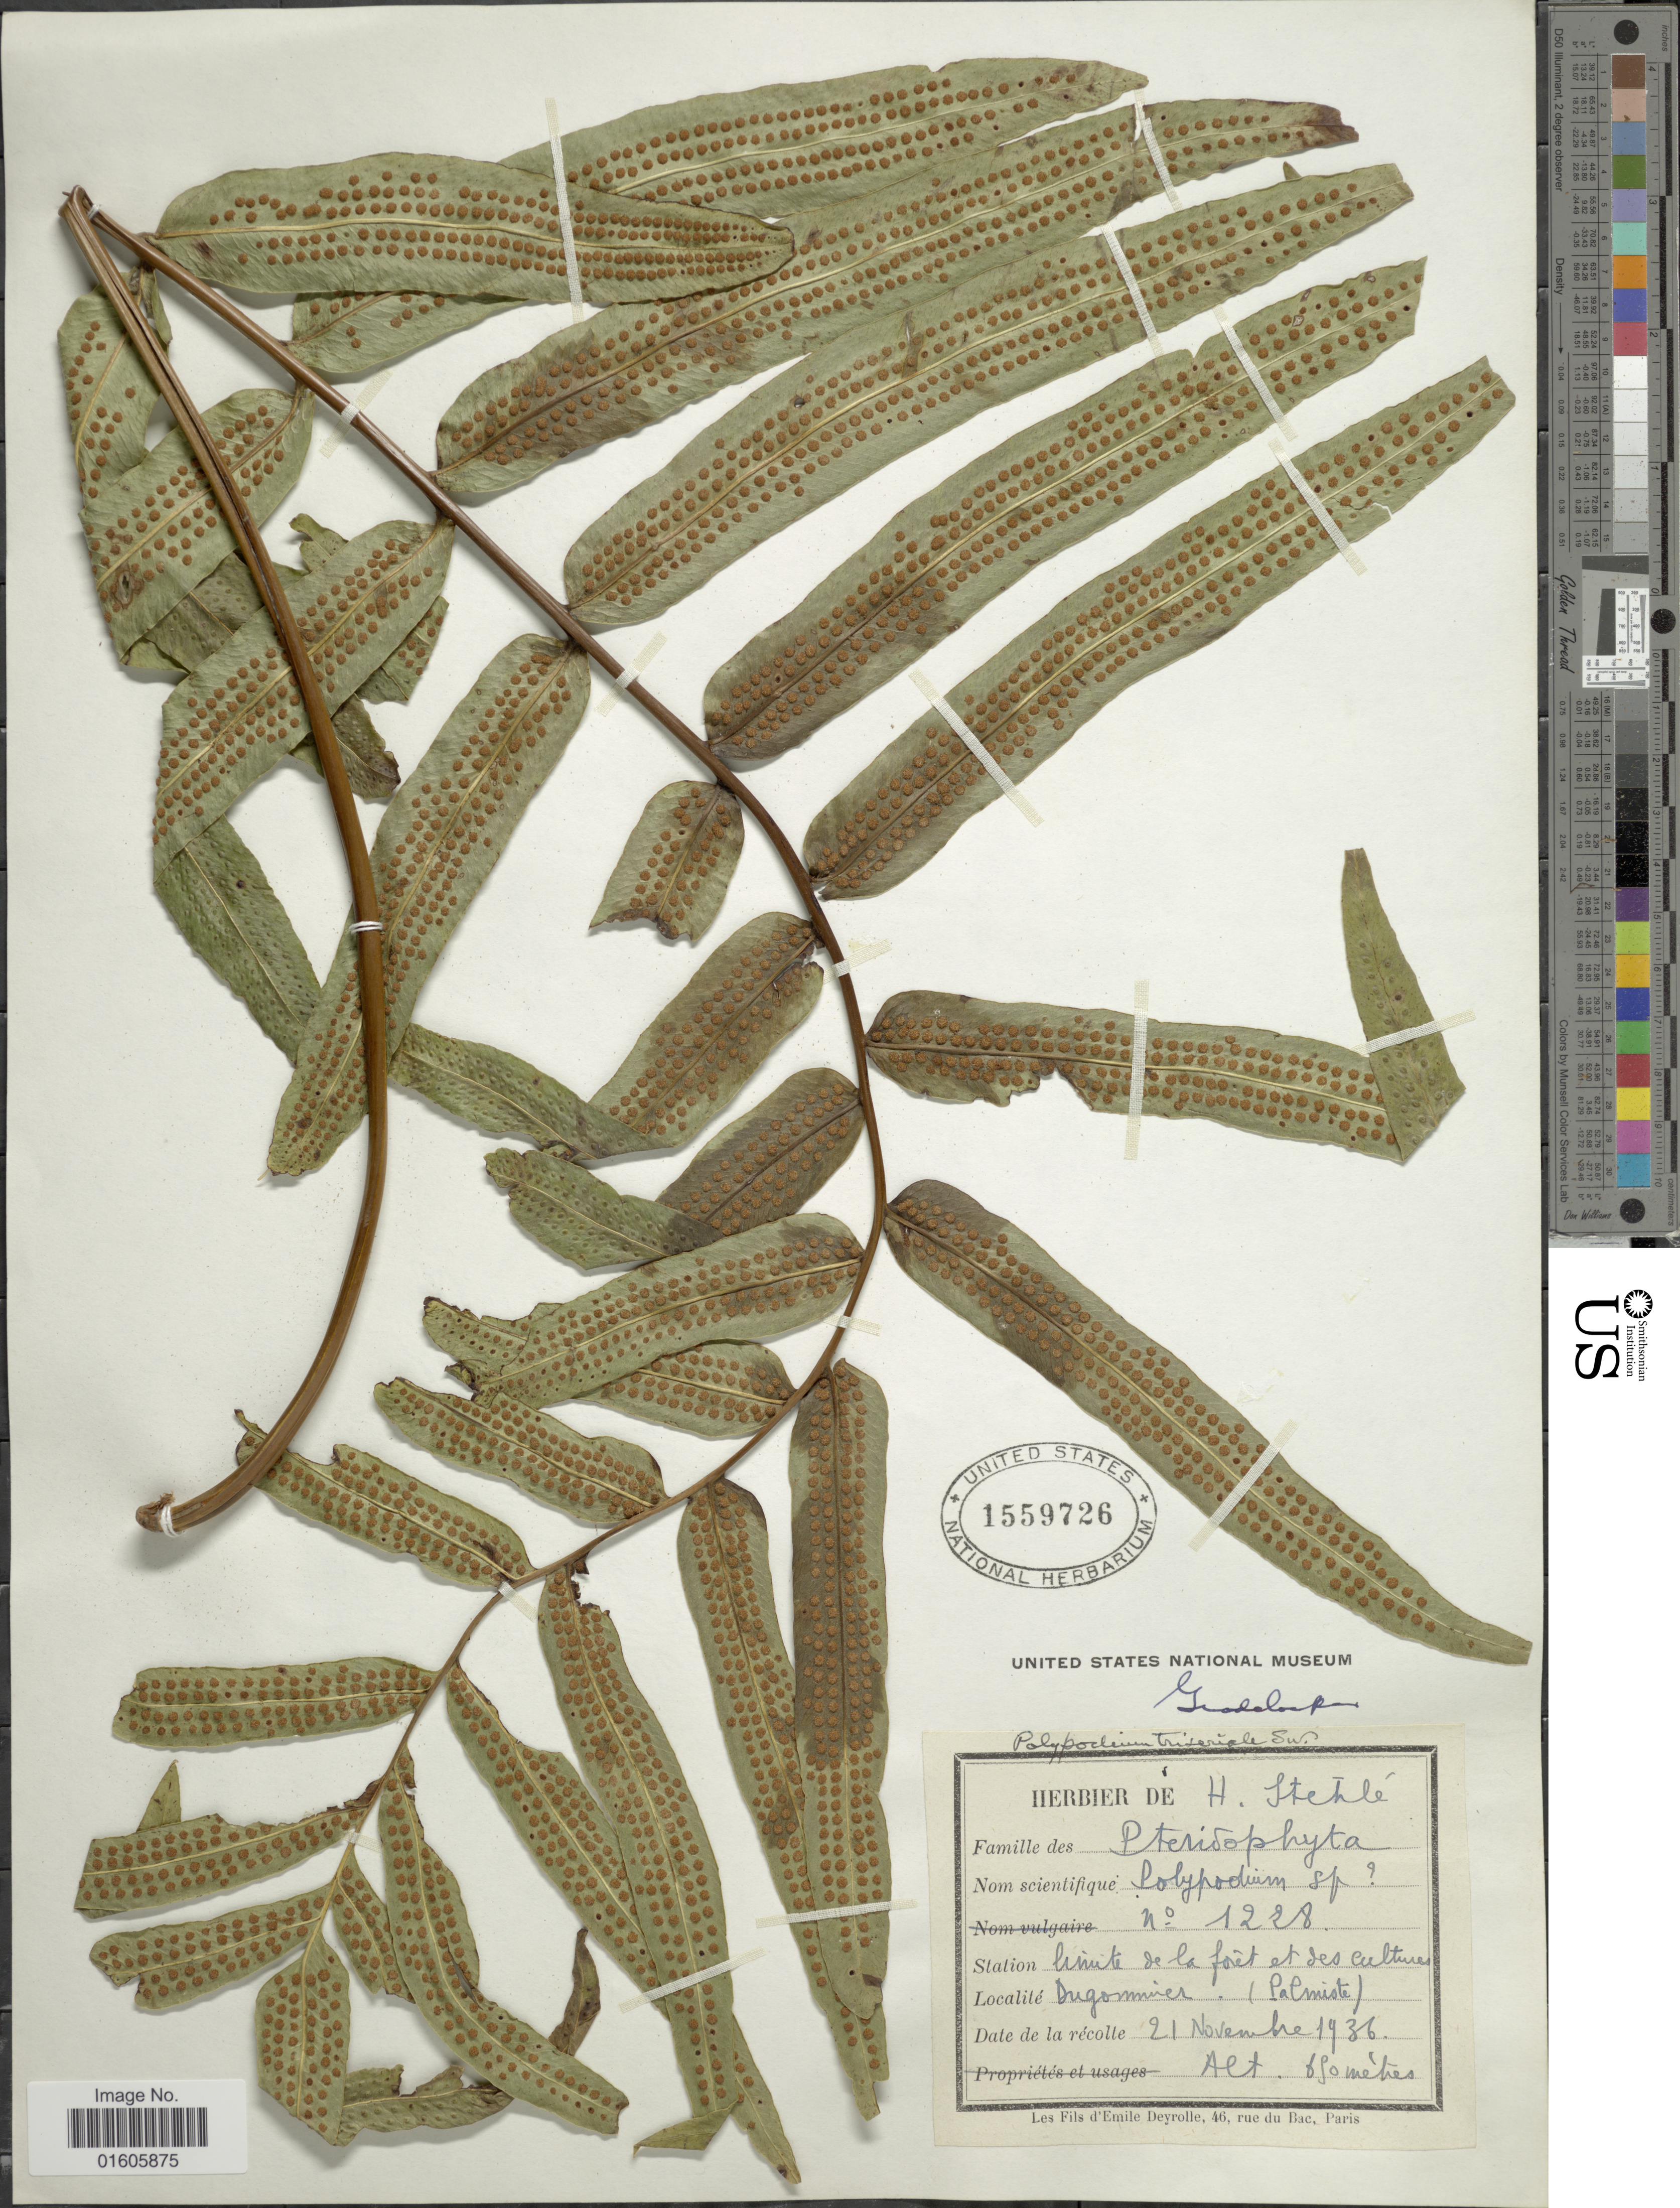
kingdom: Plantae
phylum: Tracheophyta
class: Polypodiopsida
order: Polypodiales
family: Polypodiaceae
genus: Serpocaulon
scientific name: Serpocaulon triseriale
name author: (Sw.) A.R. Sm.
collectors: ex herb. H. Stehlé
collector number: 1228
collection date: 1936-11-21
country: Guadeloupe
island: Leeward Is.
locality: Dugommier (Palmiste).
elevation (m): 650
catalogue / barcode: US 1559726